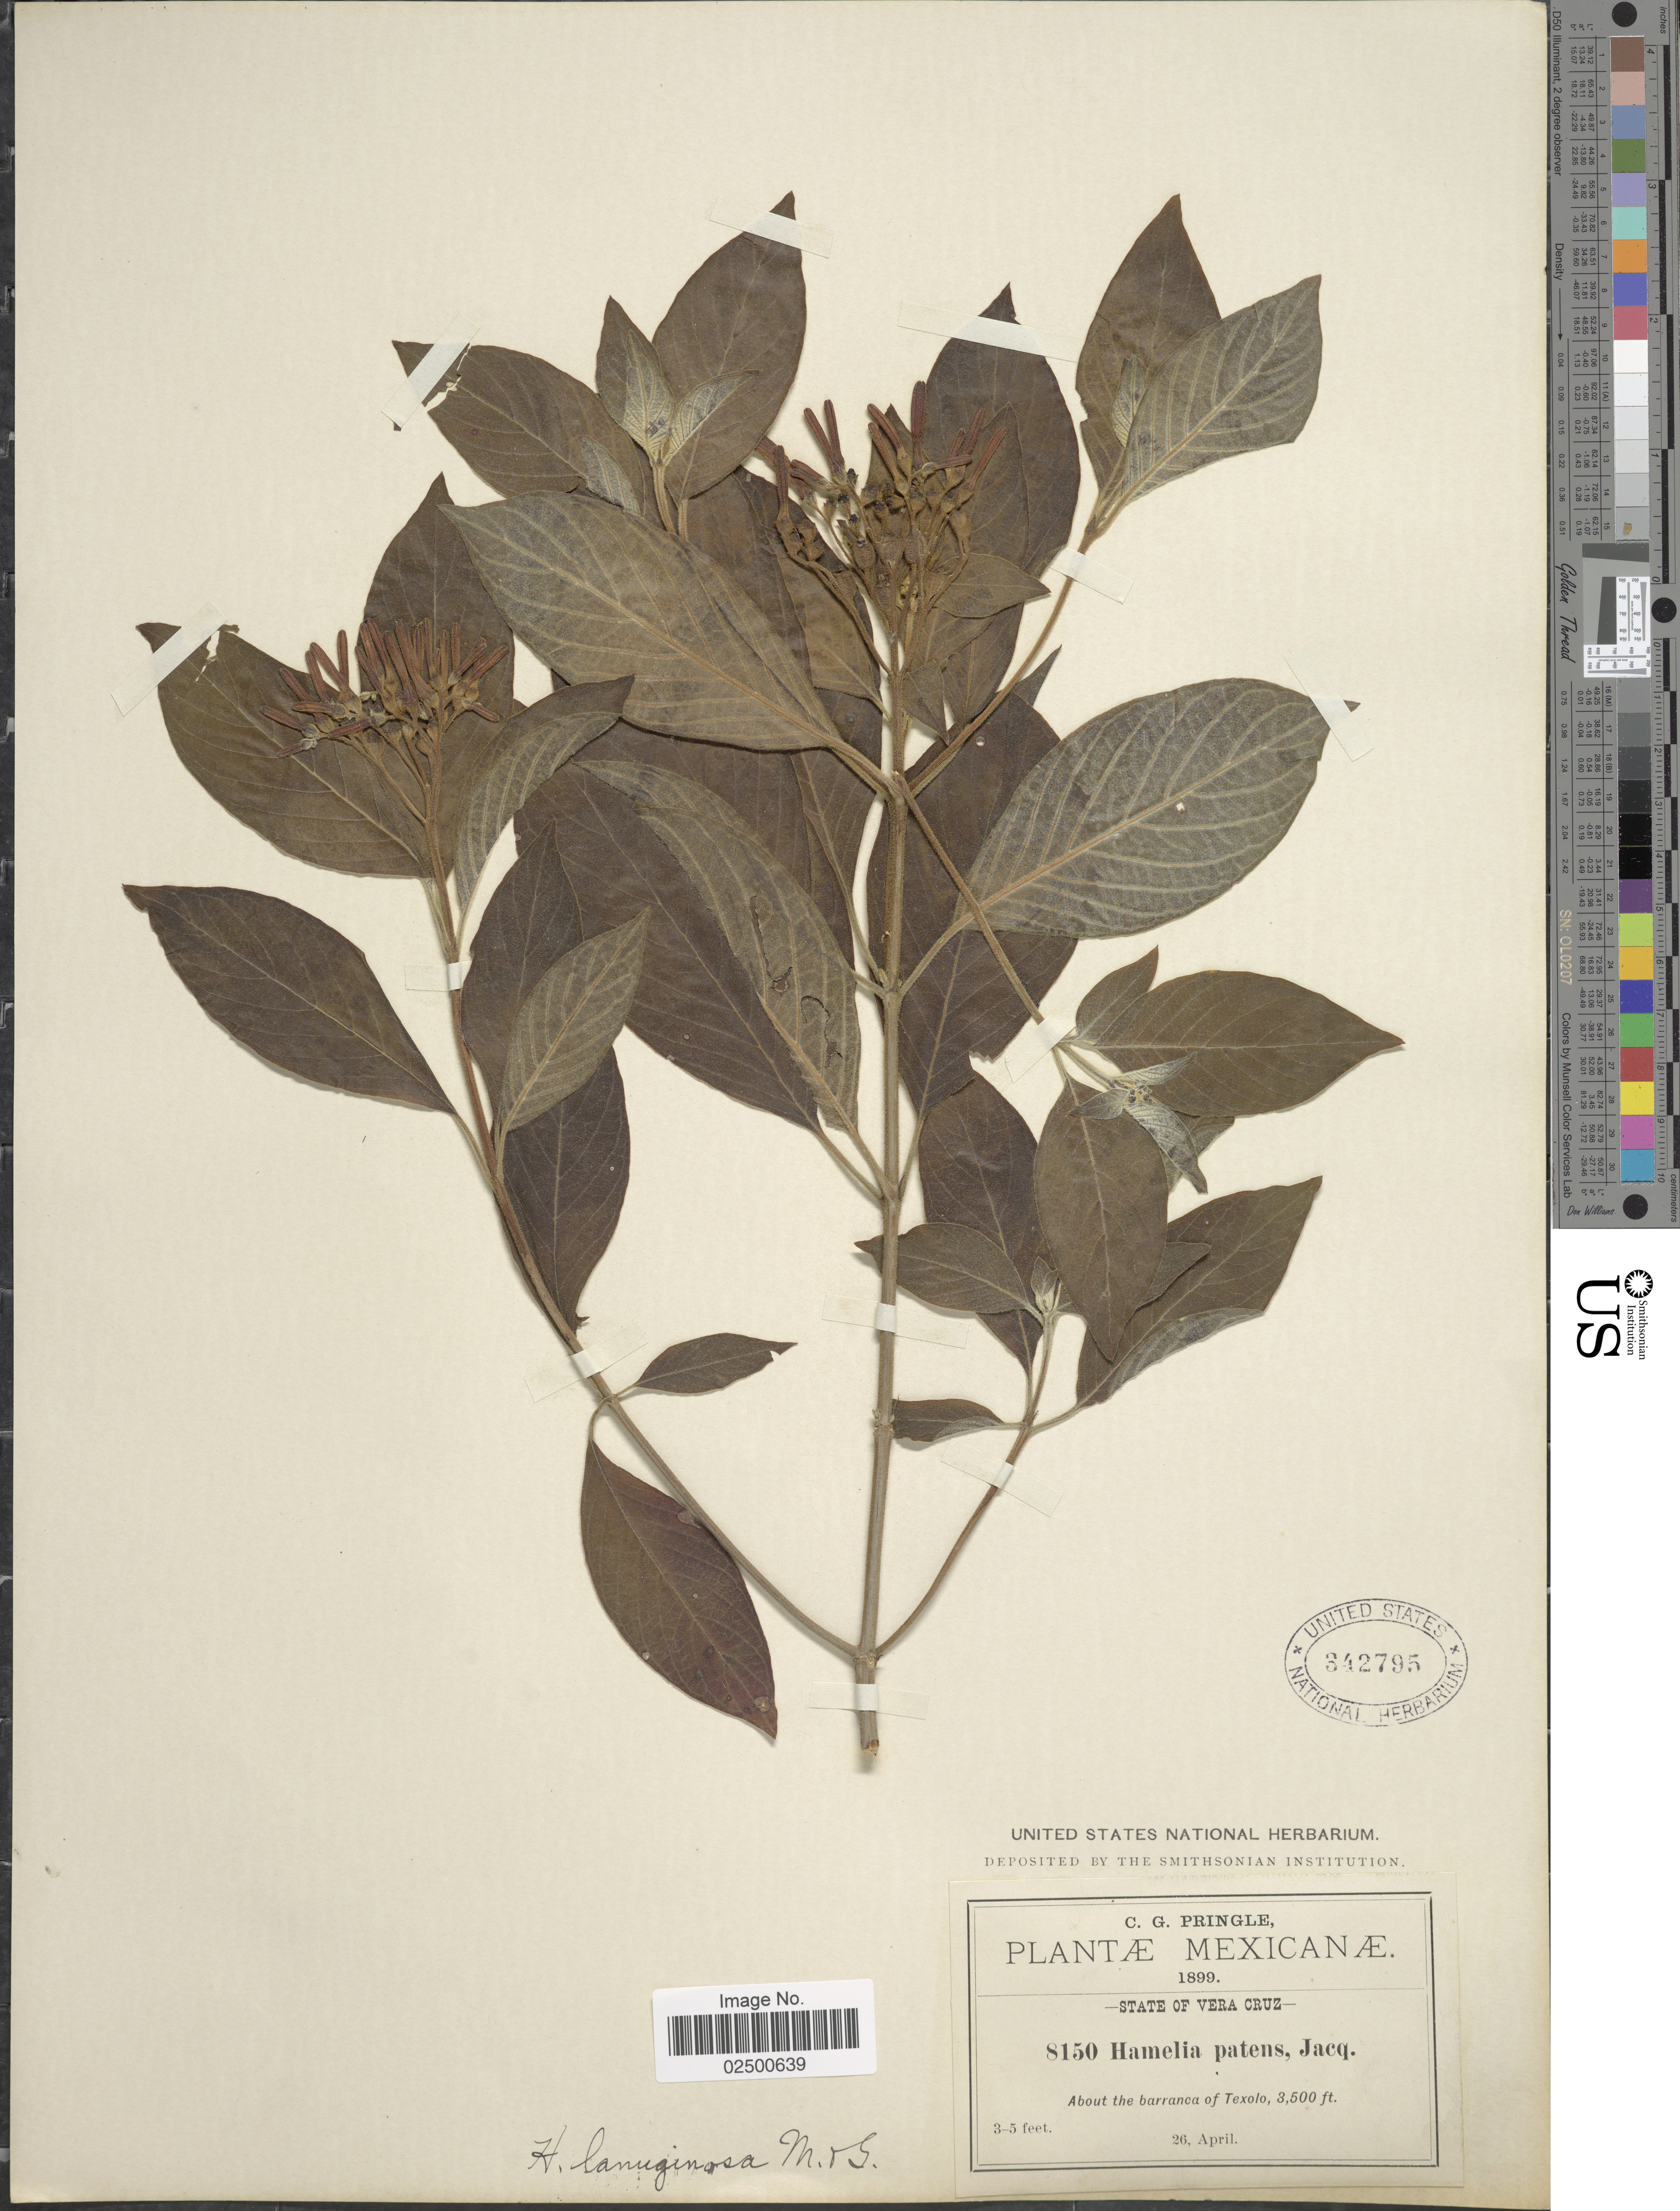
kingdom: Plantae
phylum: Tracheophyta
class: Magnoliopsida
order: Gentianales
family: Rubiaceae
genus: Hamelia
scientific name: Hamelia patens var. patens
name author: Jacq.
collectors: C. G. Pringle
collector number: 8150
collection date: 1899-04-26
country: Mexico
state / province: Veracruz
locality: State of Vera Cruz. About the barrance of Texolo.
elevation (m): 1067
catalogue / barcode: US 342795